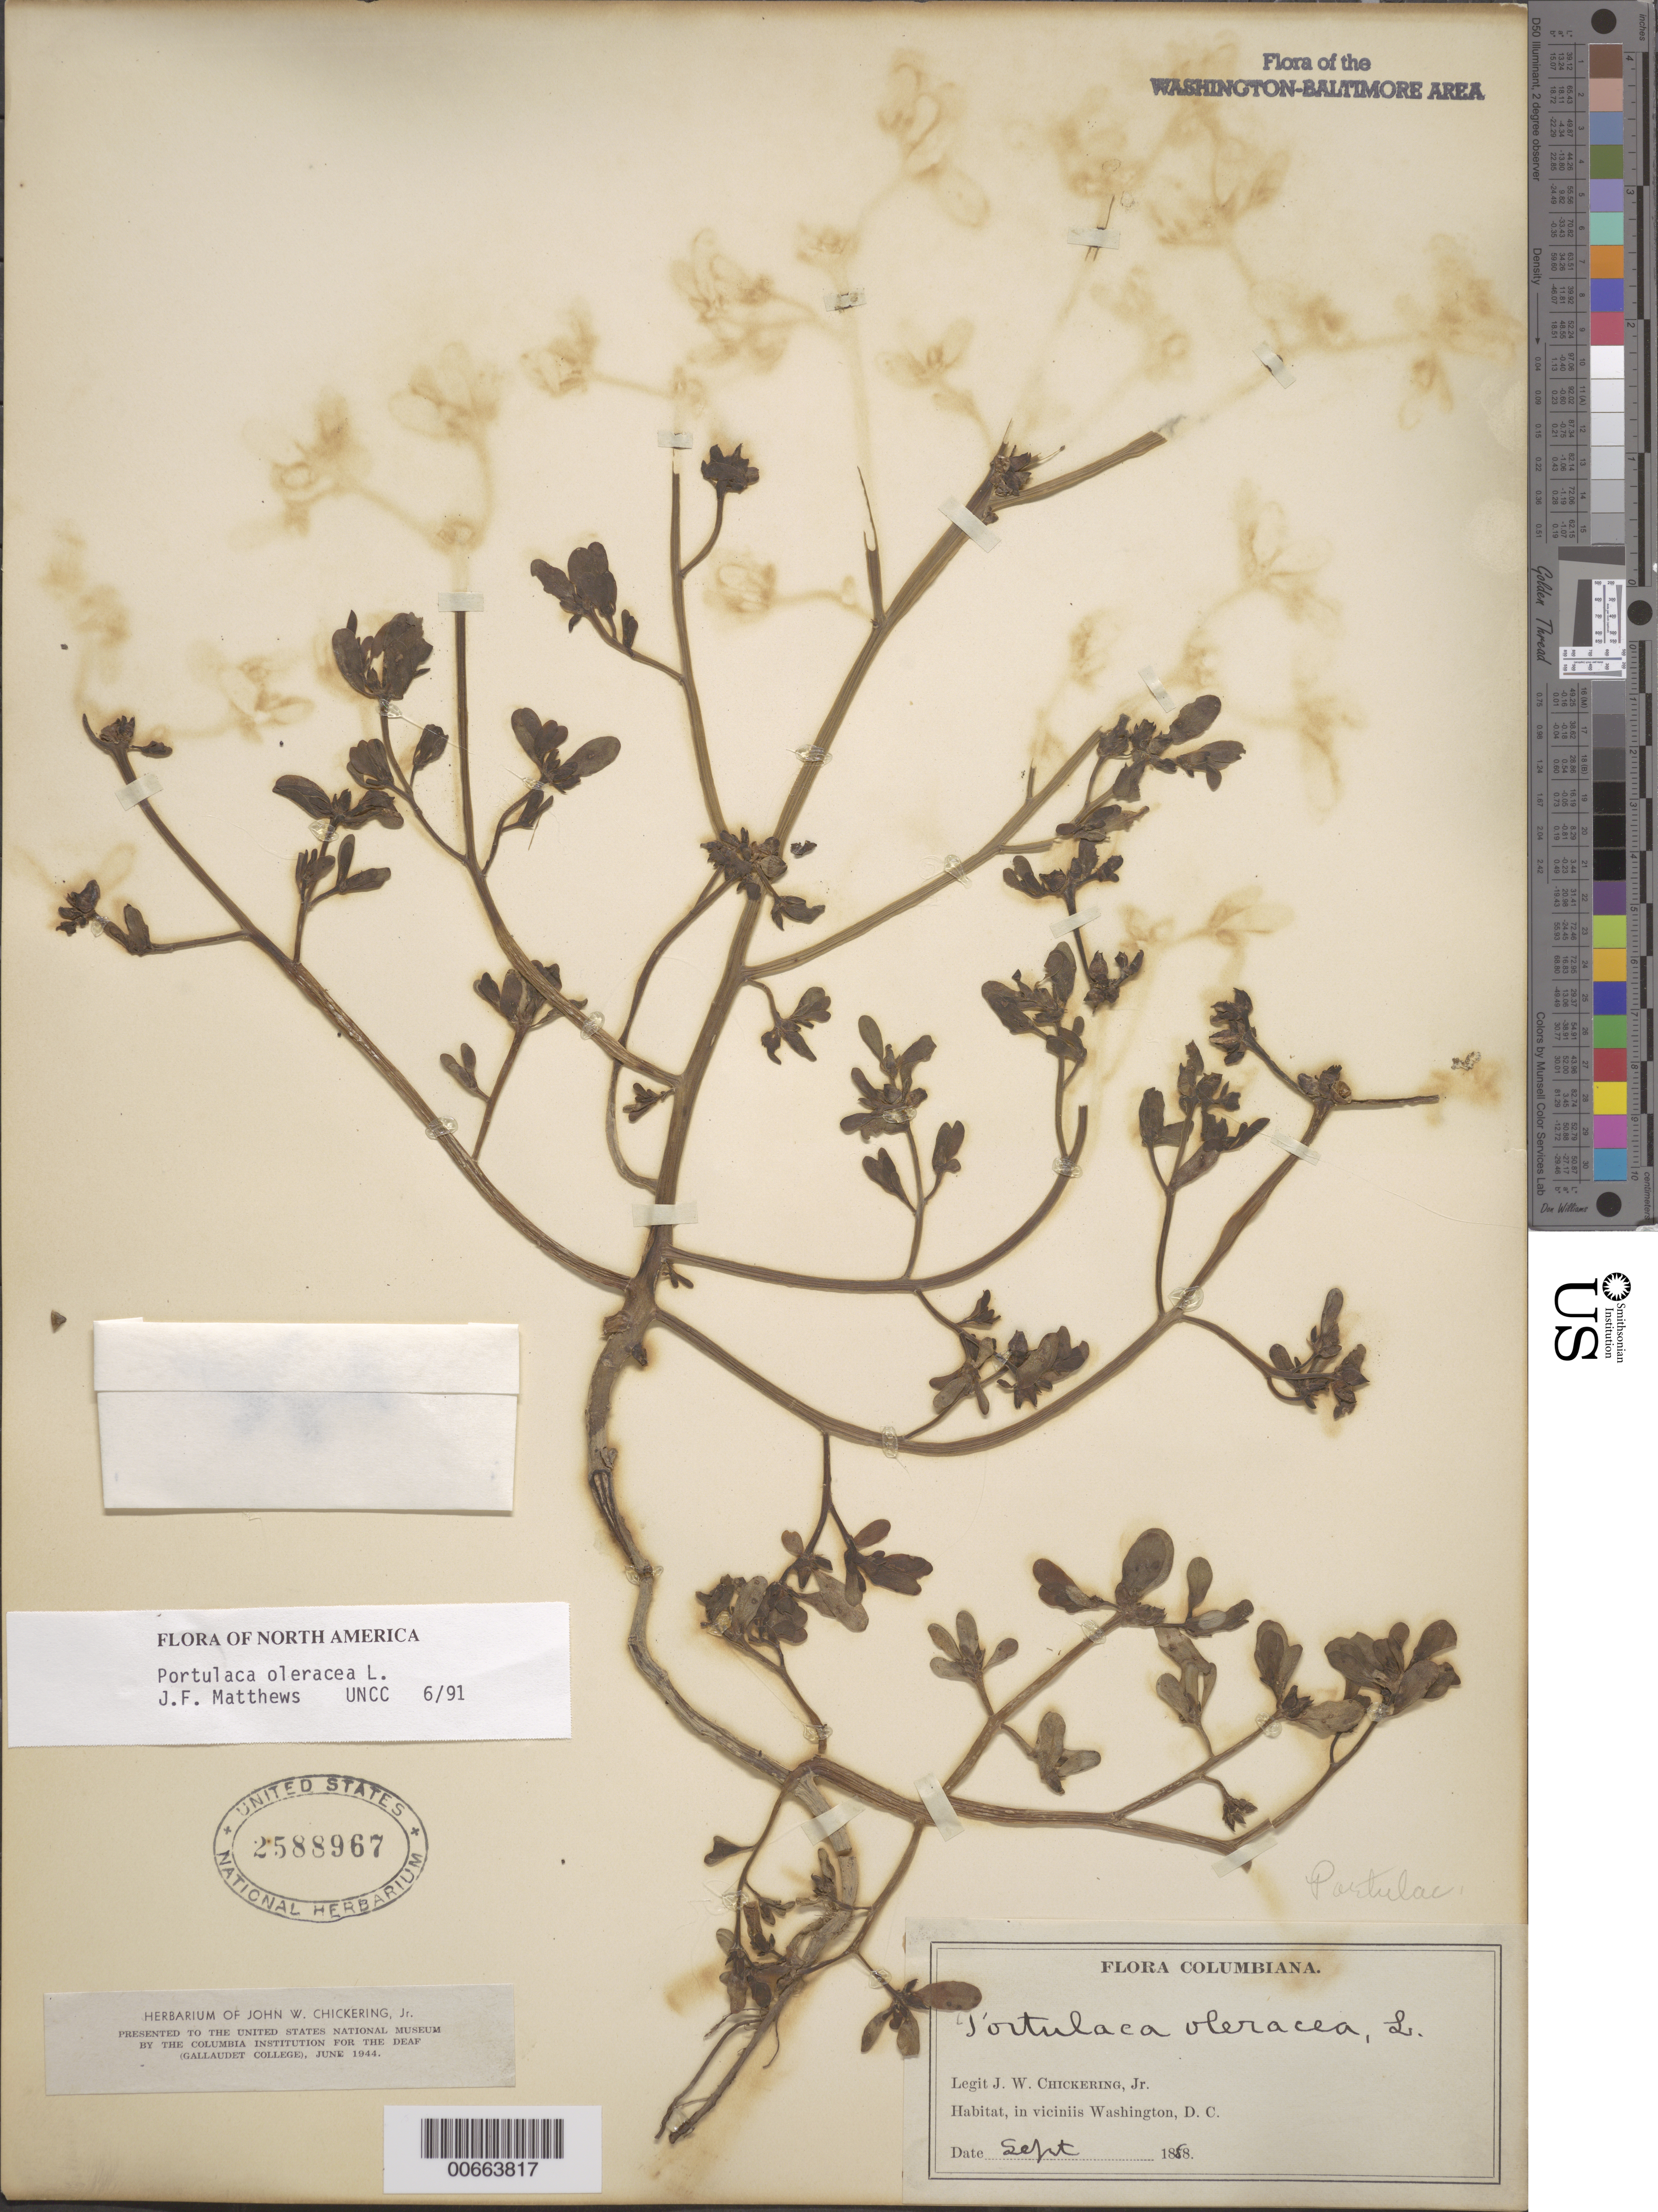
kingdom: Plantae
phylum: Tracheophyta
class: Magnoliopsida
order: Caryophyllales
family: Portulacaceae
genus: Portulaca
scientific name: Portulaca oleracea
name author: L.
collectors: J. W. Chickering Jr.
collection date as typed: Sep 1888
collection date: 1888-09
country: United States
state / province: District of Columbia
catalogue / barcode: US 2588967